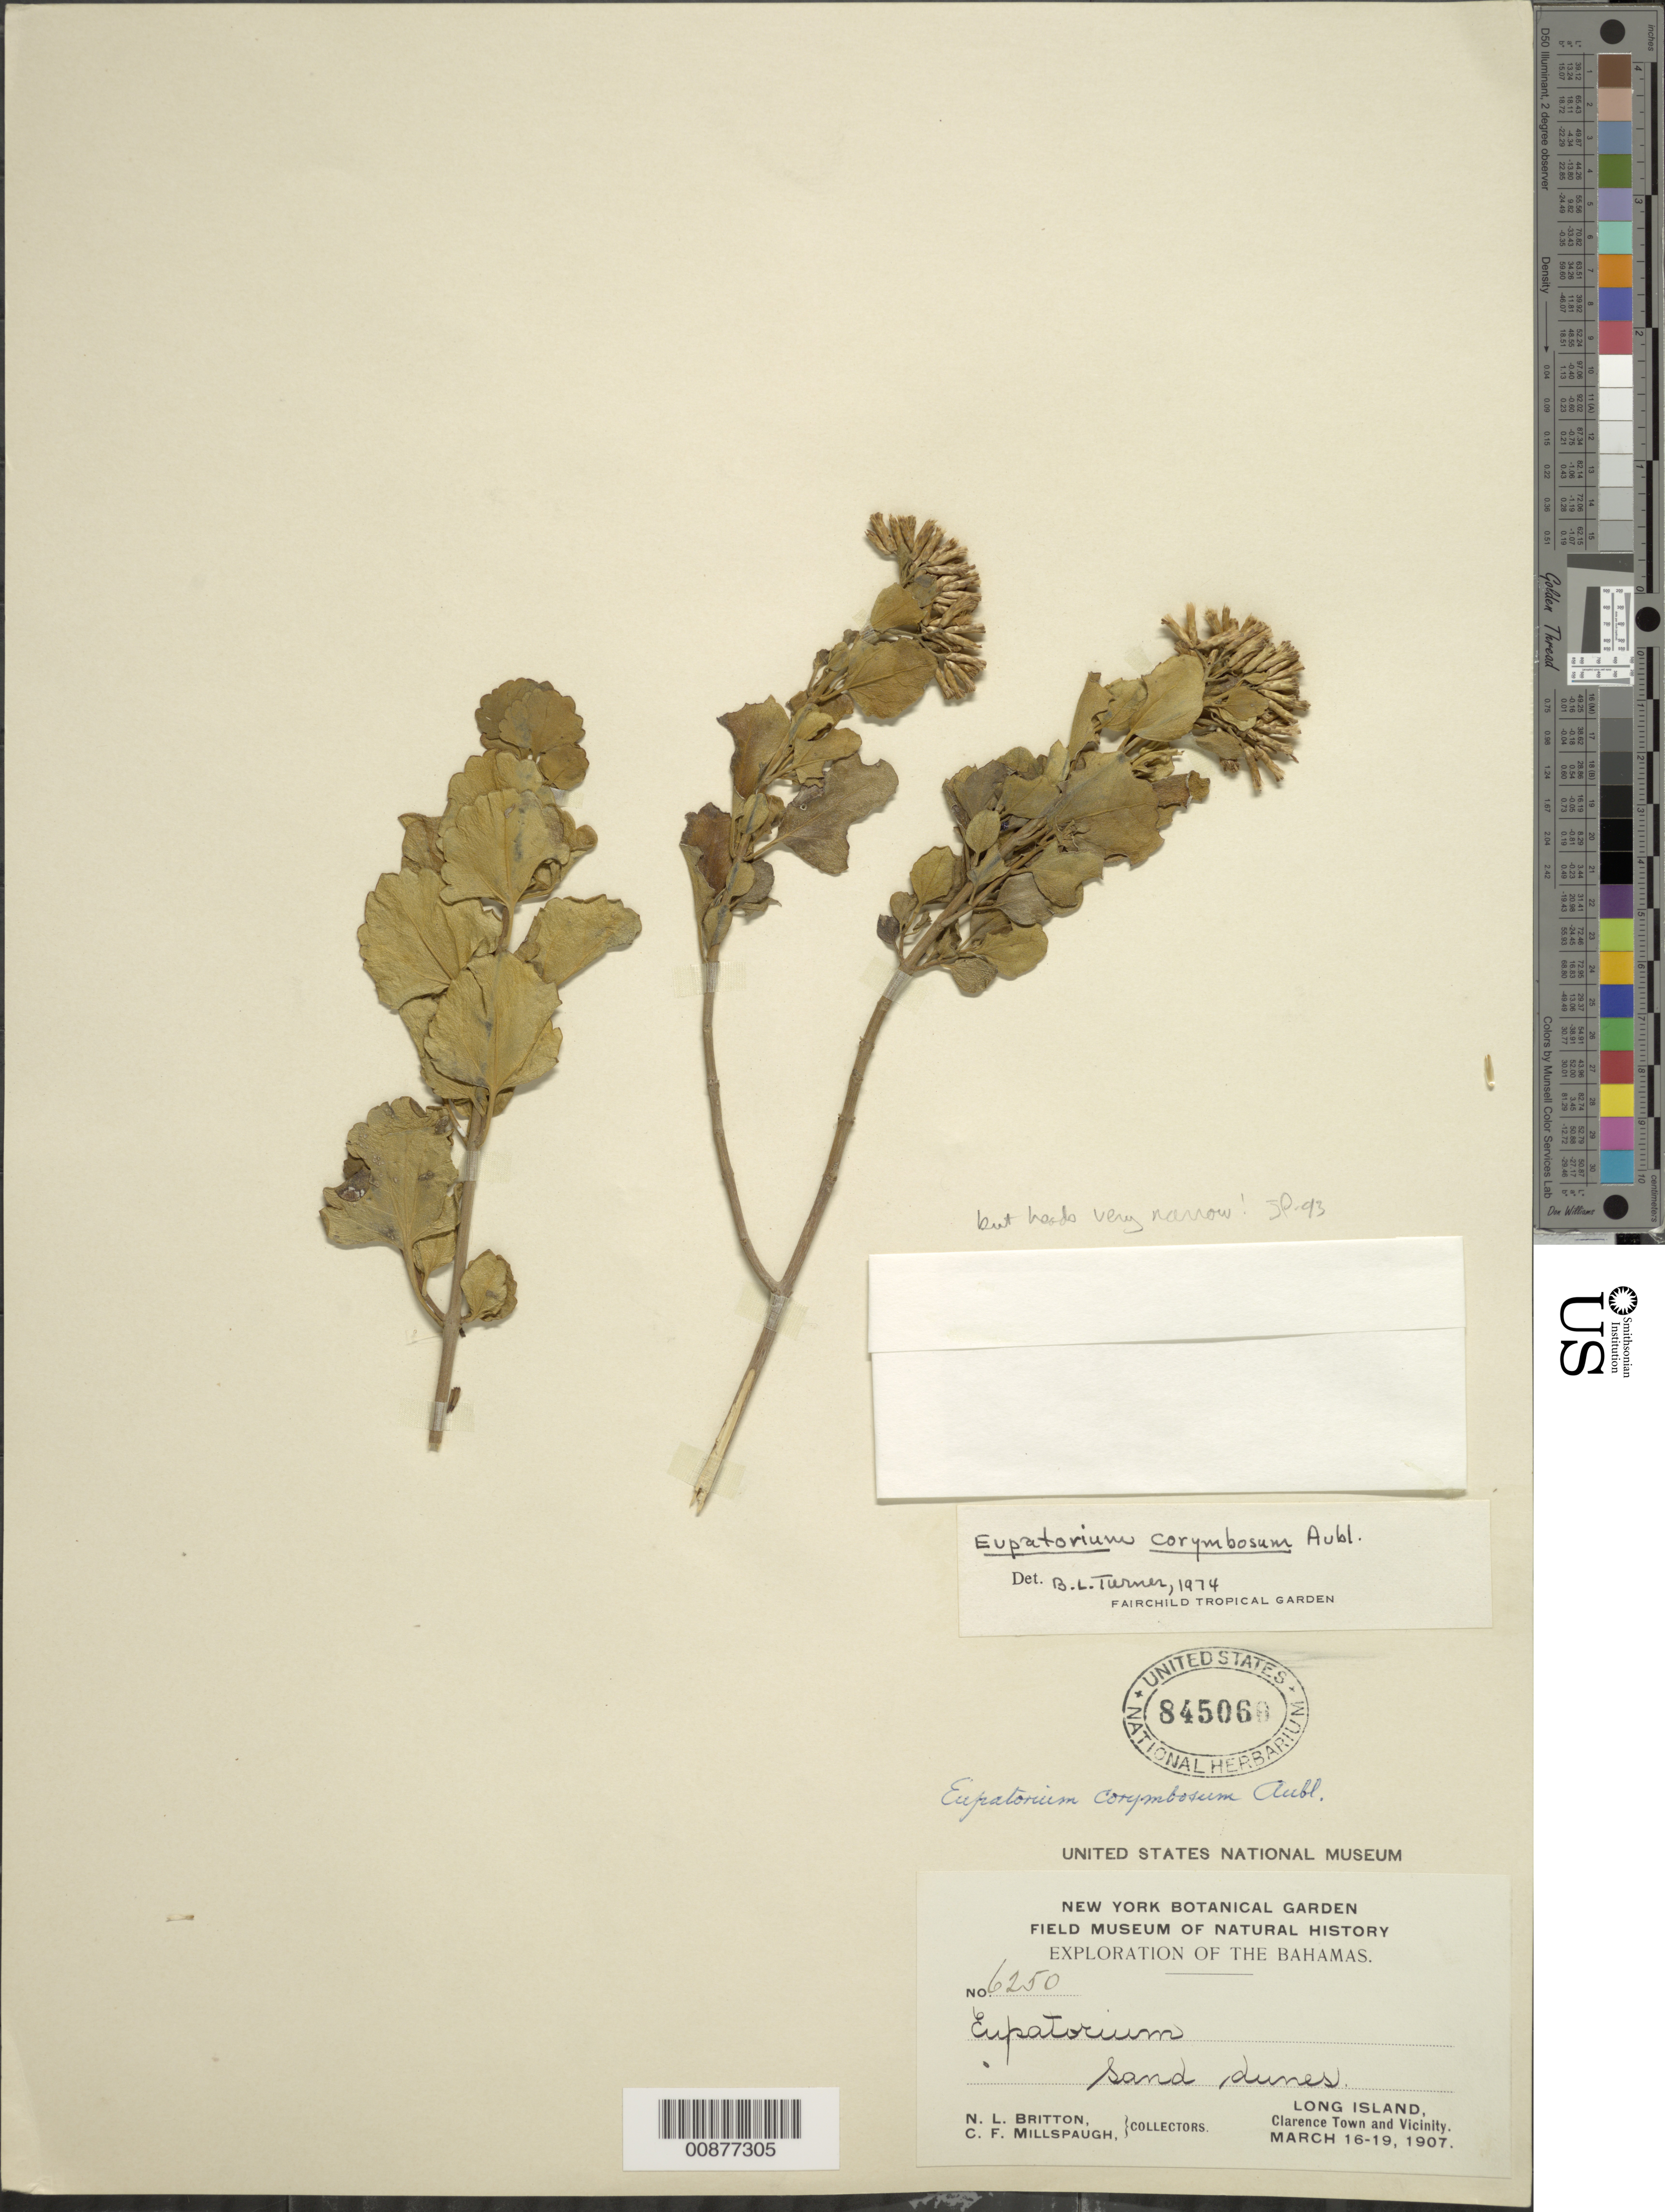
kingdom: Plantae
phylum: Tracheophyta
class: Magnoliopsida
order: Asterales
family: Asteraceae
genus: Chromolaena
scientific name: Chromolaena corymbosa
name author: (Aubl.) R.M. King & H. Rob.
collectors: N. Britton & C. F. Millspaugh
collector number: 6250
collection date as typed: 16 Mar 1907 to 19 Mar 1907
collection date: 1907-03-16/1907-03-19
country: Bahamas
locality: Long Island, Clarence Town and vicinity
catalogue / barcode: US 845060